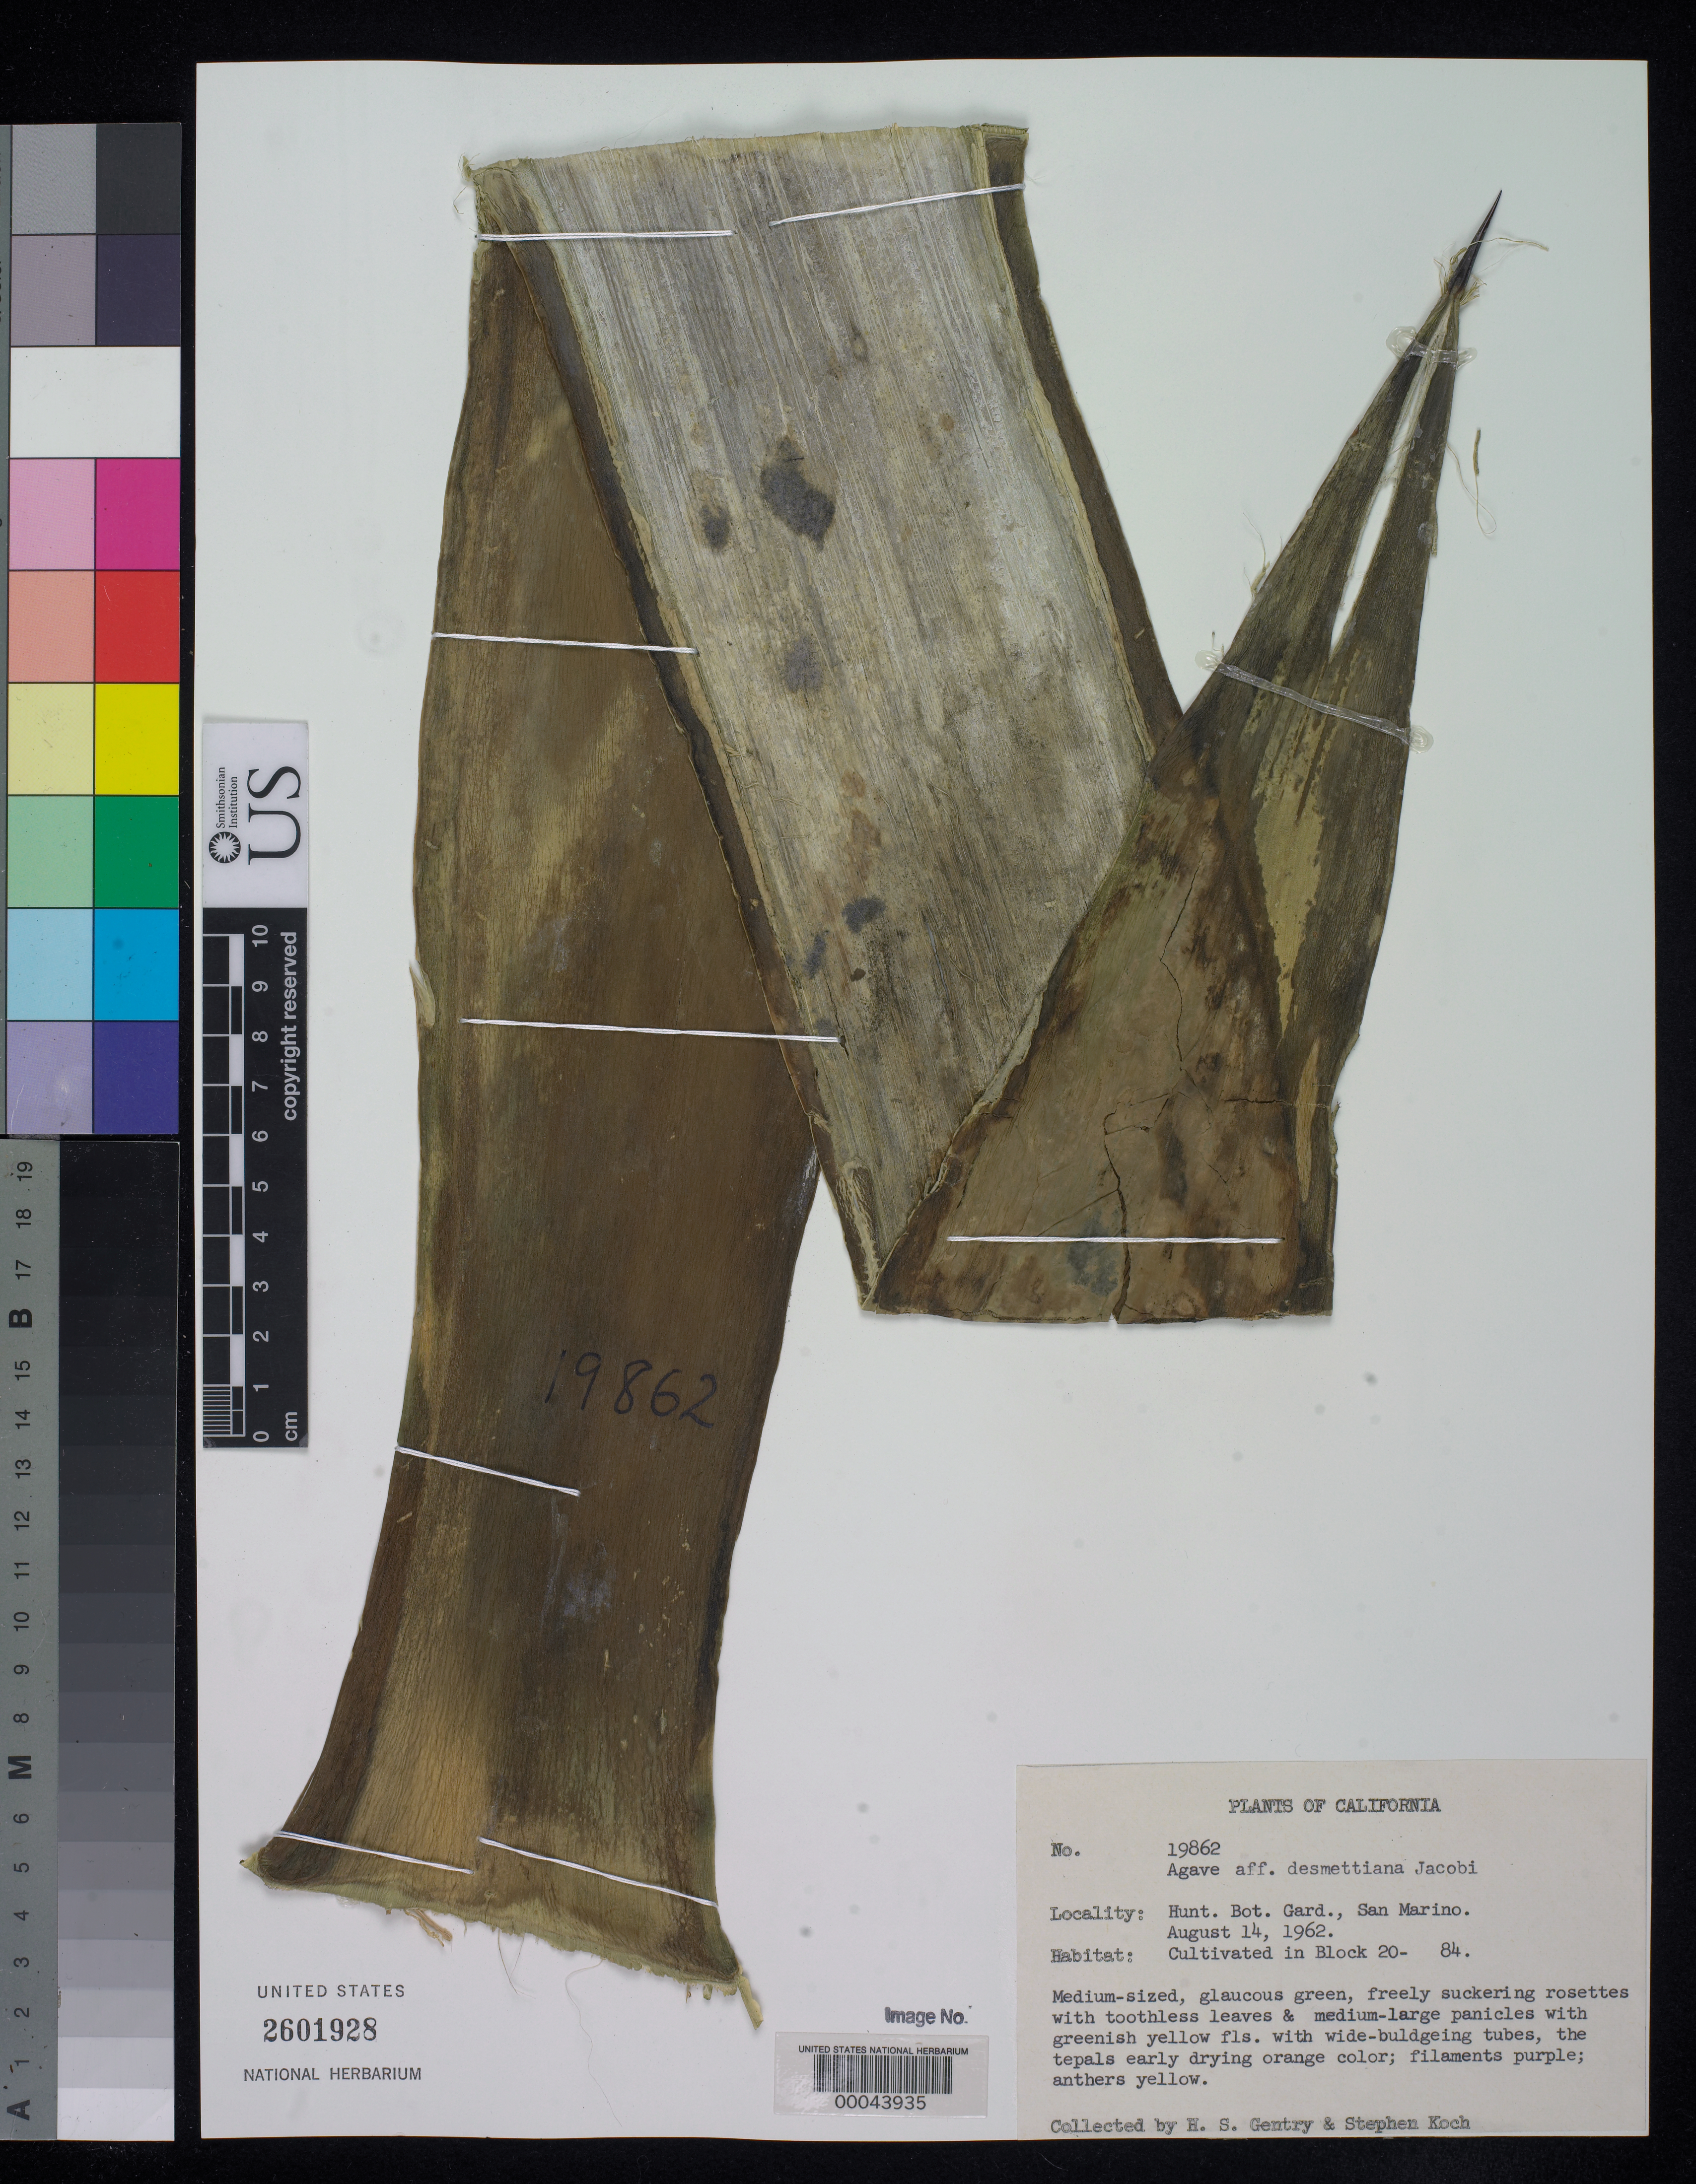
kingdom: Plantae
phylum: Tracheophyta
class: Liliopsida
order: Asparagales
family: Asparagaceae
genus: Agave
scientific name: Agave desmetiana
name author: Jacobi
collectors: H. S. Gentry & S. D. Koch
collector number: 19862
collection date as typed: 14 Aug 1962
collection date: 1962-08-14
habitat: Cultivated in block 20-84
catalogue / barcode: US 2601928